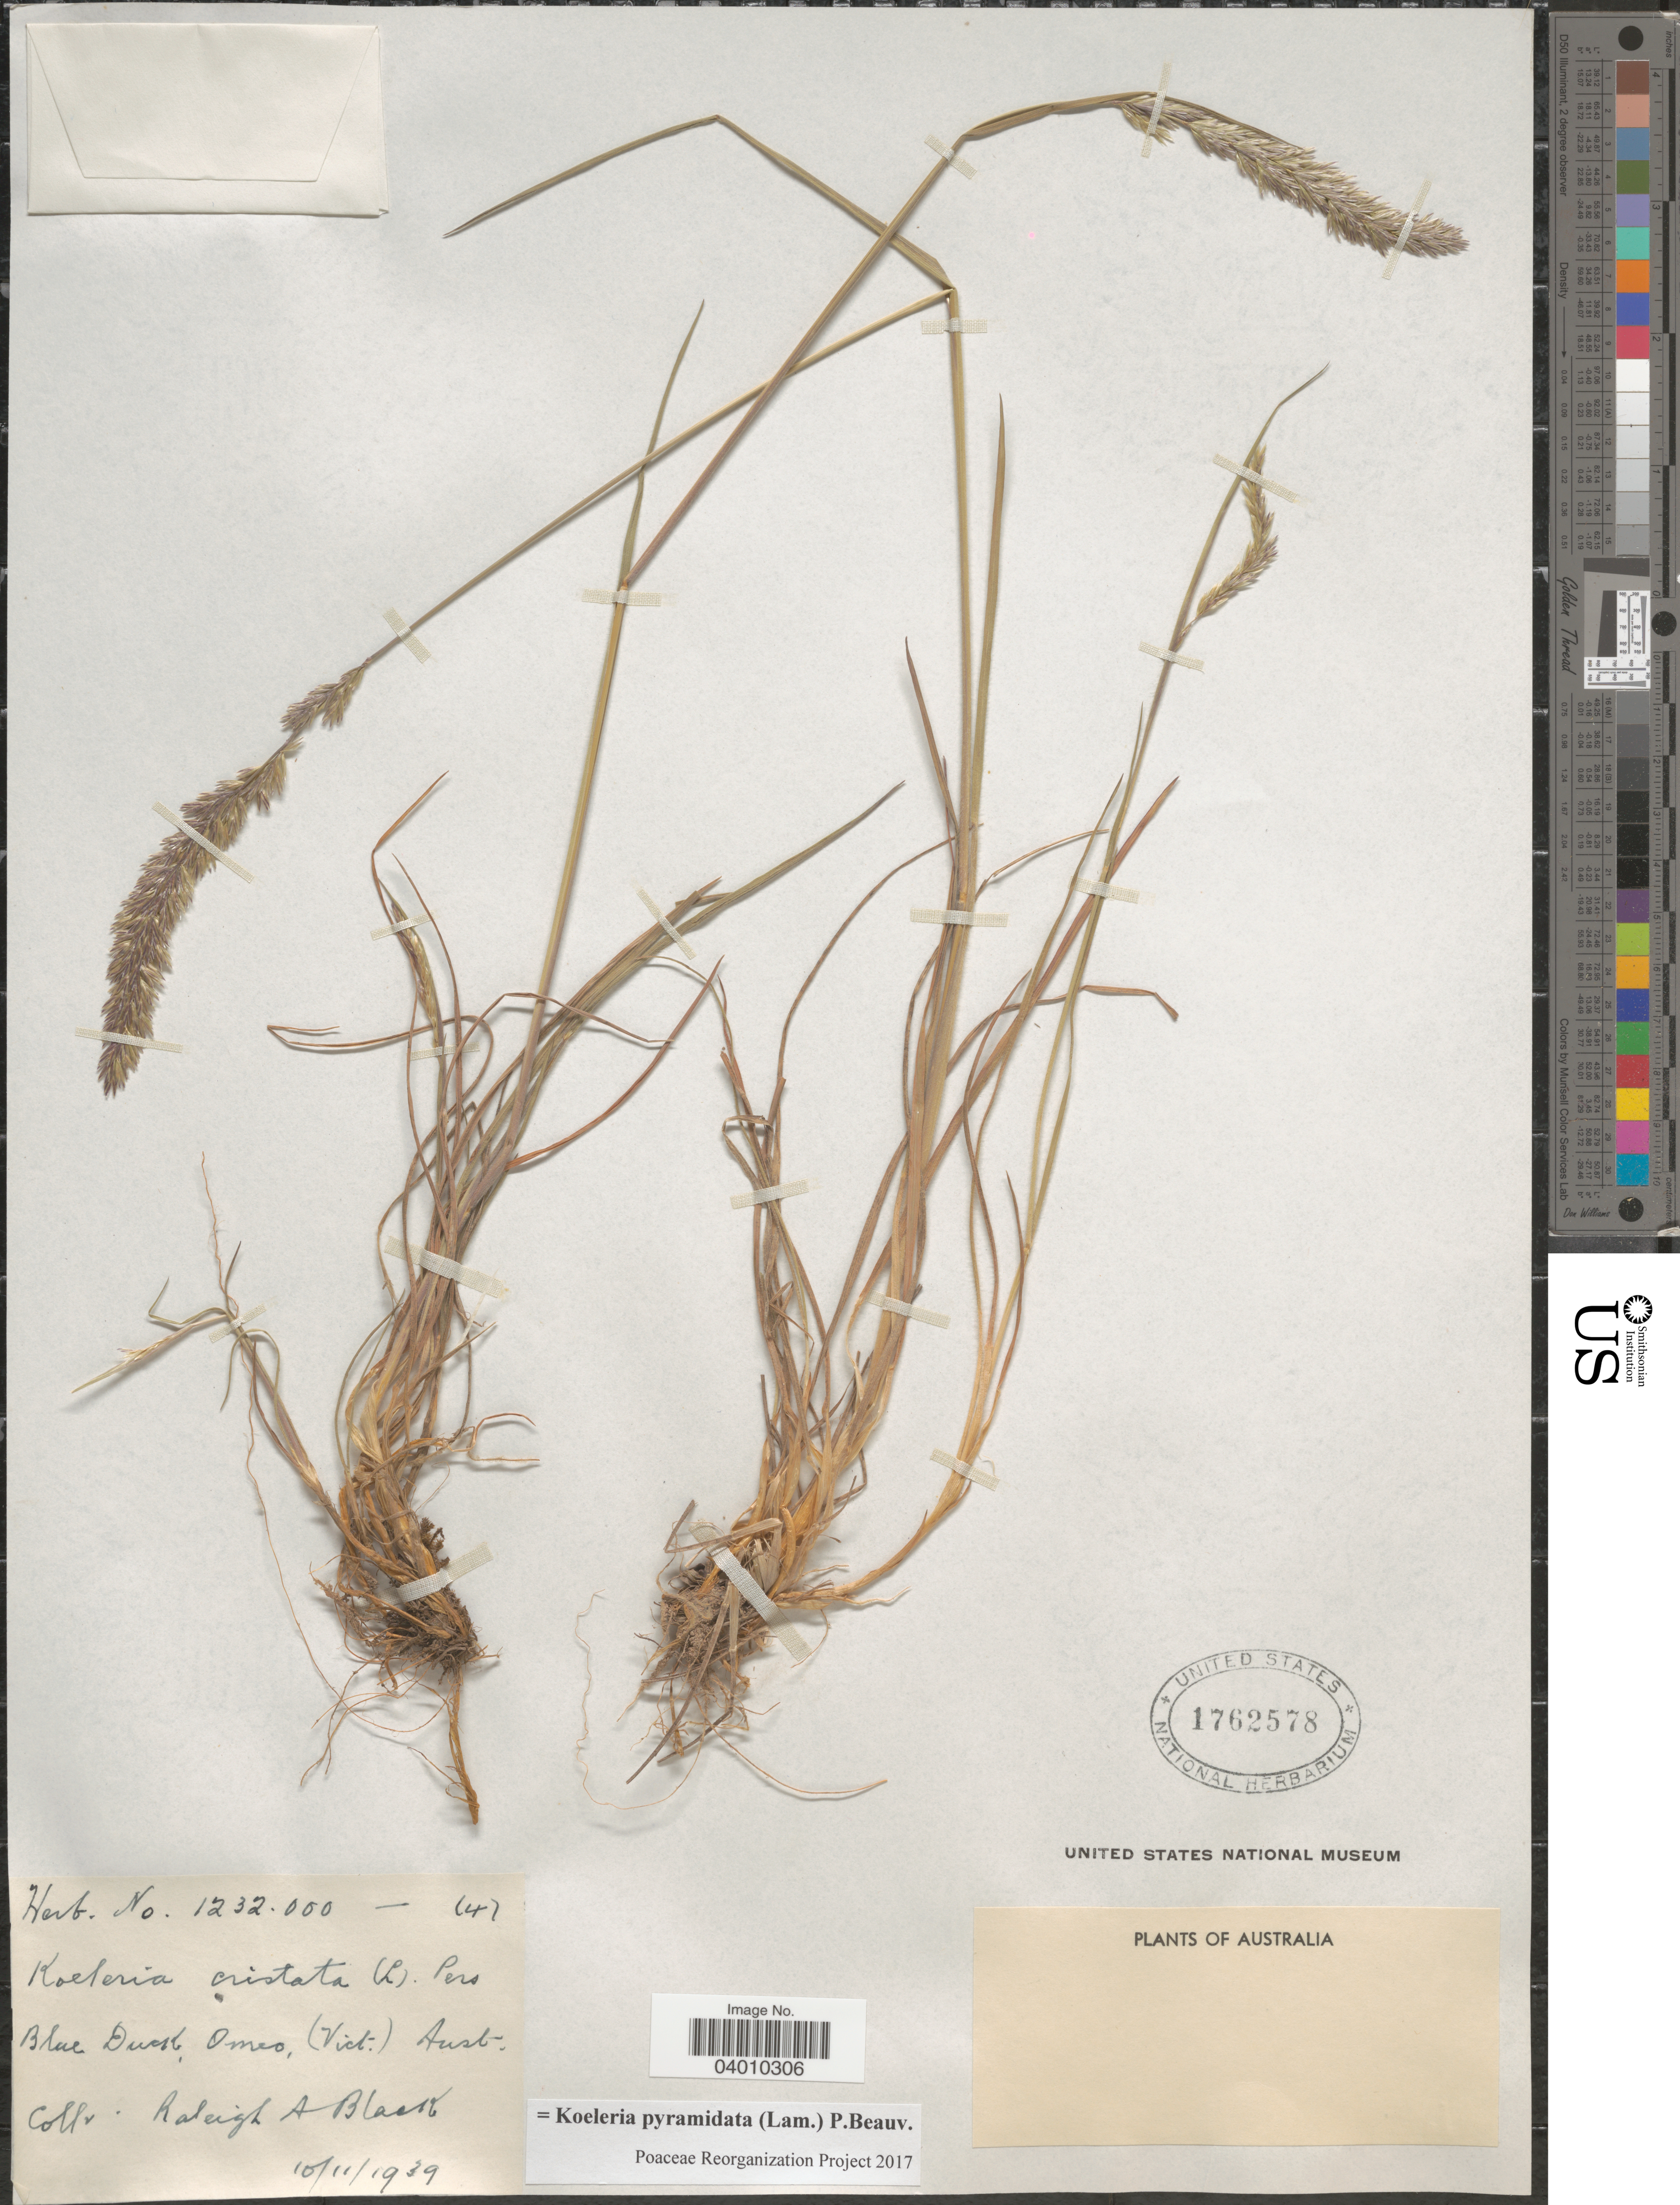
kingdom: Plantae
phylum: Tracheophyta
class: Liliopsida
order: Poales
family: Poaceae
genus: Koeleria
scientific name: Koeleria pyramidata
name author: (Lam.) P. Beauv.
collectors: R. A. Black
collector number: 1232000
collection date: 1939-11-10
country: Australia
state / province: Victoria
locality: Blue Duck, Omeo, (Vict.).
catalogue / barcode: US 1762578